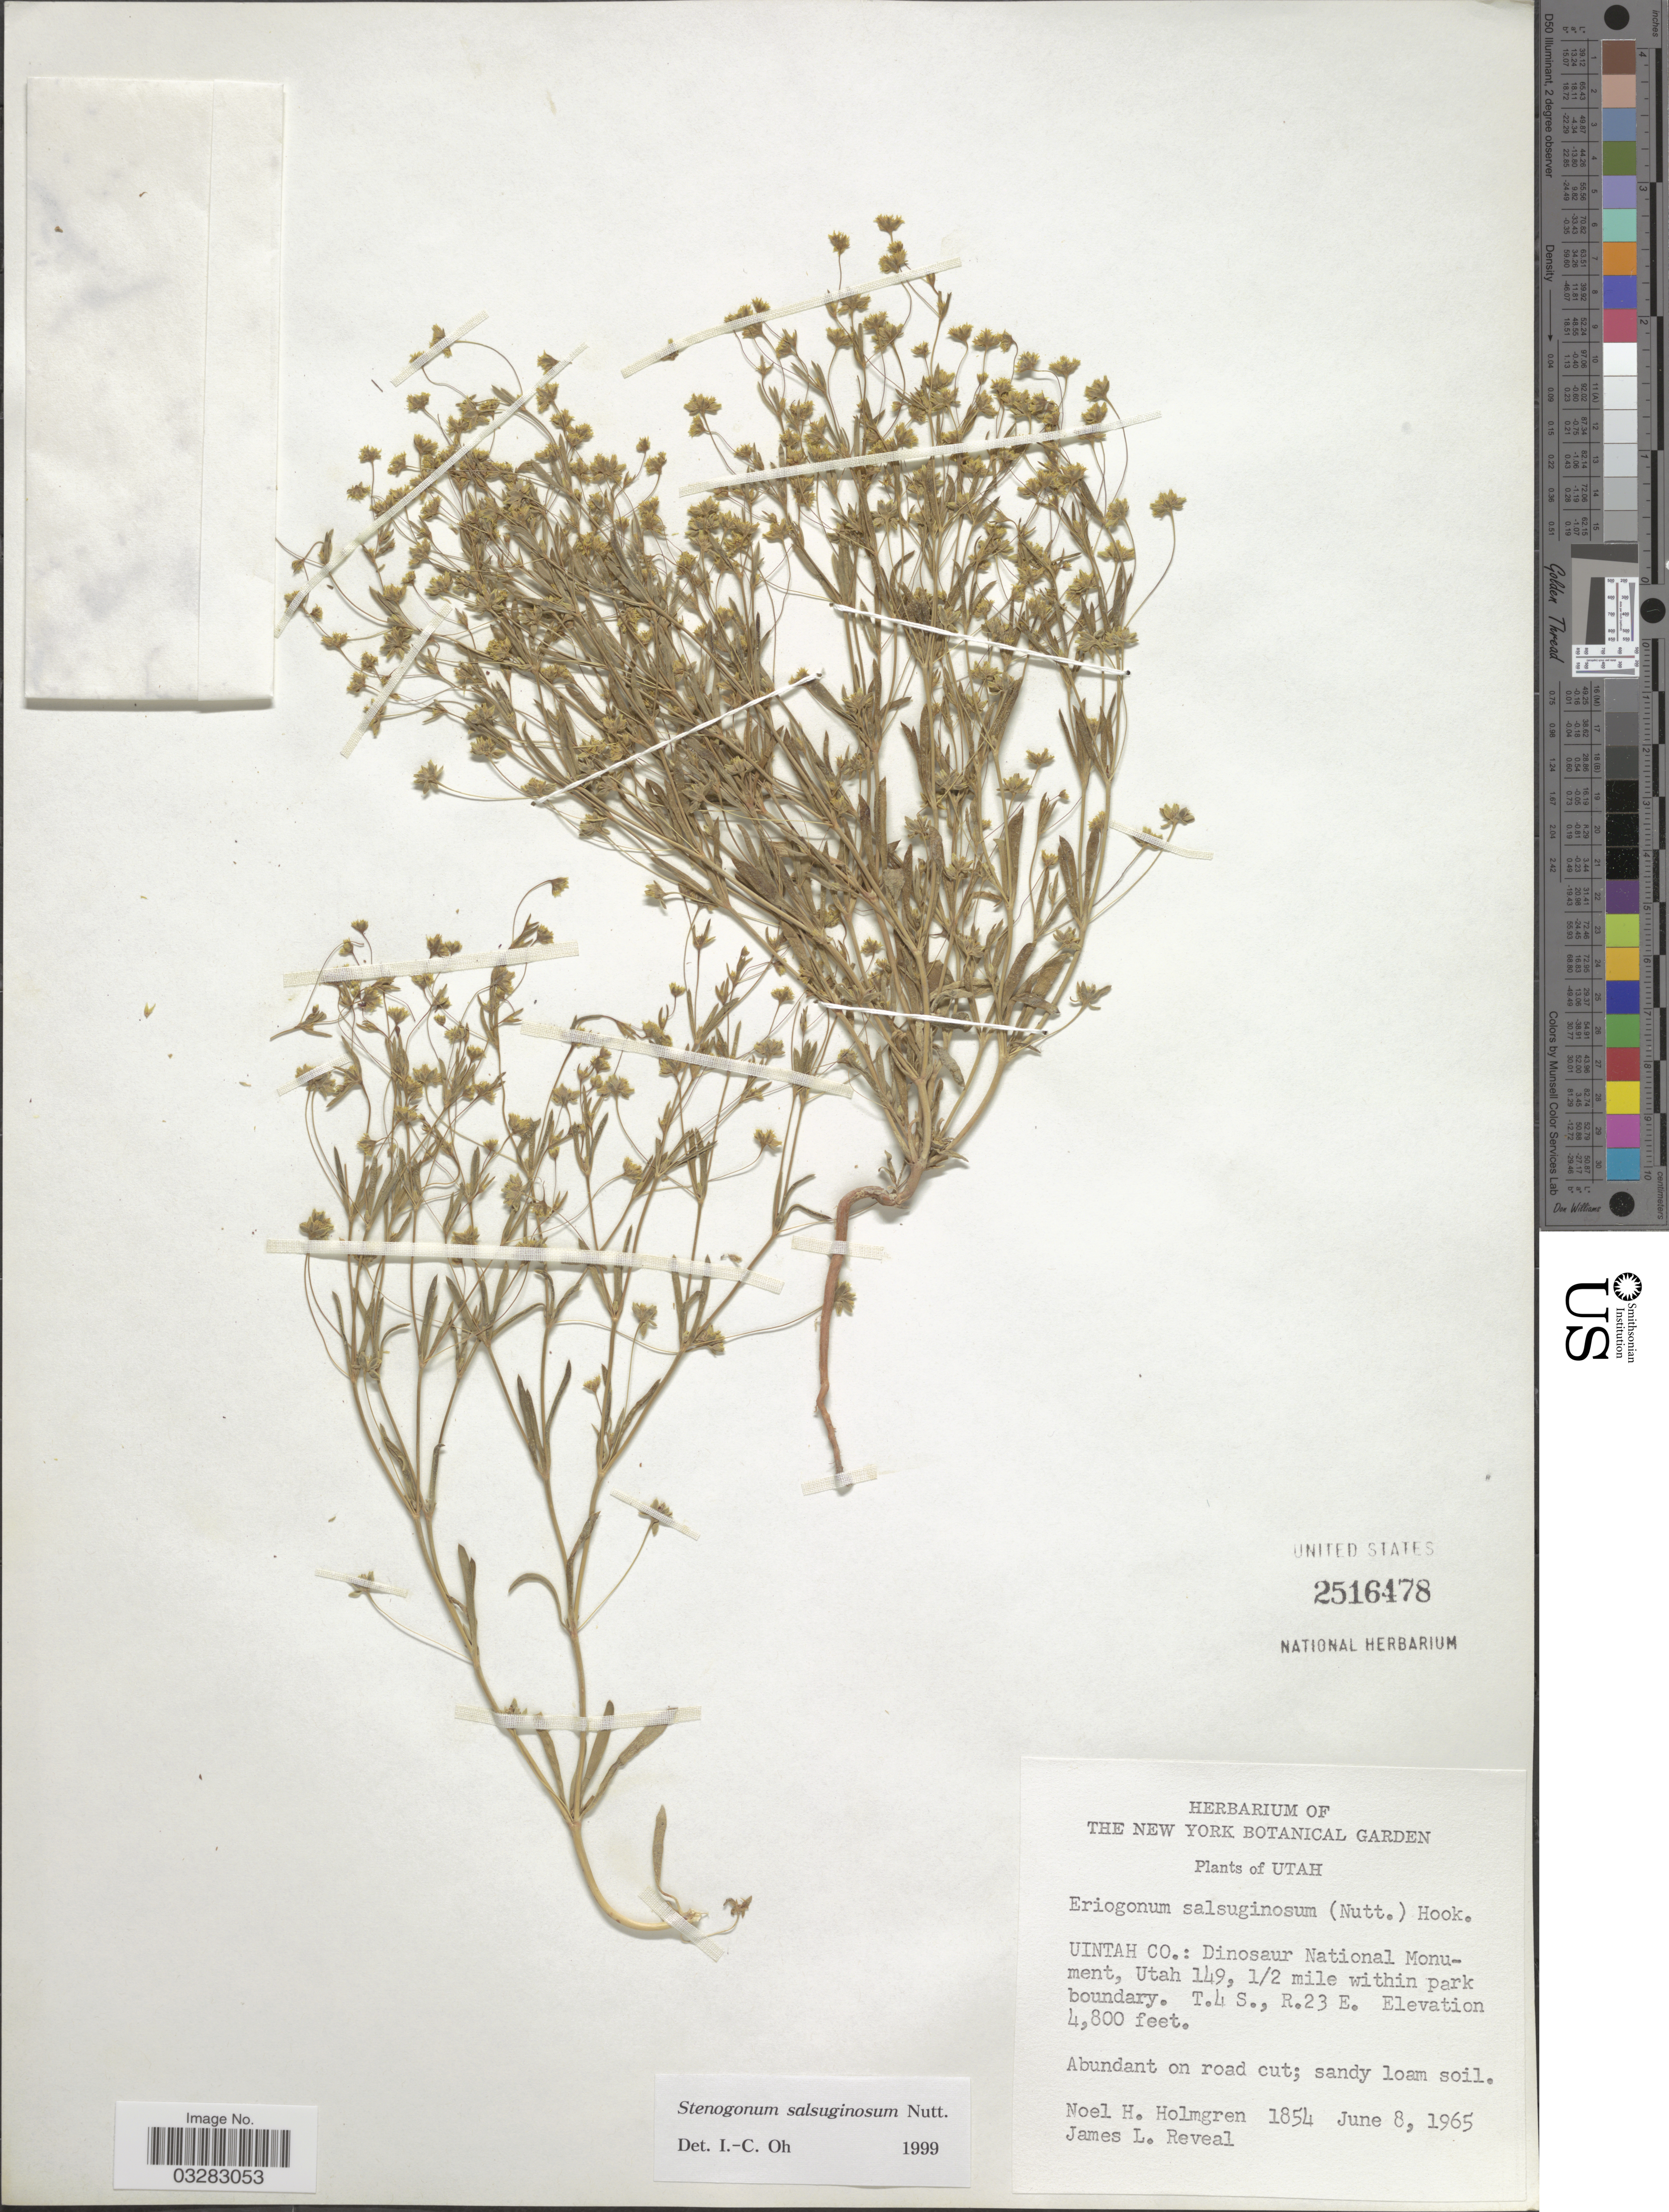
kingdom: Plantae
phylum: Tracheophyta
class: Magnoliopsida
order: Caryophyllales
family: Polygonaceae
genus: Stenogonum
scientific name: Stenogonum salsuginosum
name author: Nutt.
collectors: N. H. Holmgren & J. L. Reveal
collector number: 1854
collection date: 1965-06-08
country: United States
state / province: Utah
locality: Uintah Co.: Dinosaur National Monument, Utah 149, 1/2 mile within park boundary, T.4 S., R.23 E.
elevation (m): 1463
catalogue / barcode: US 2516478